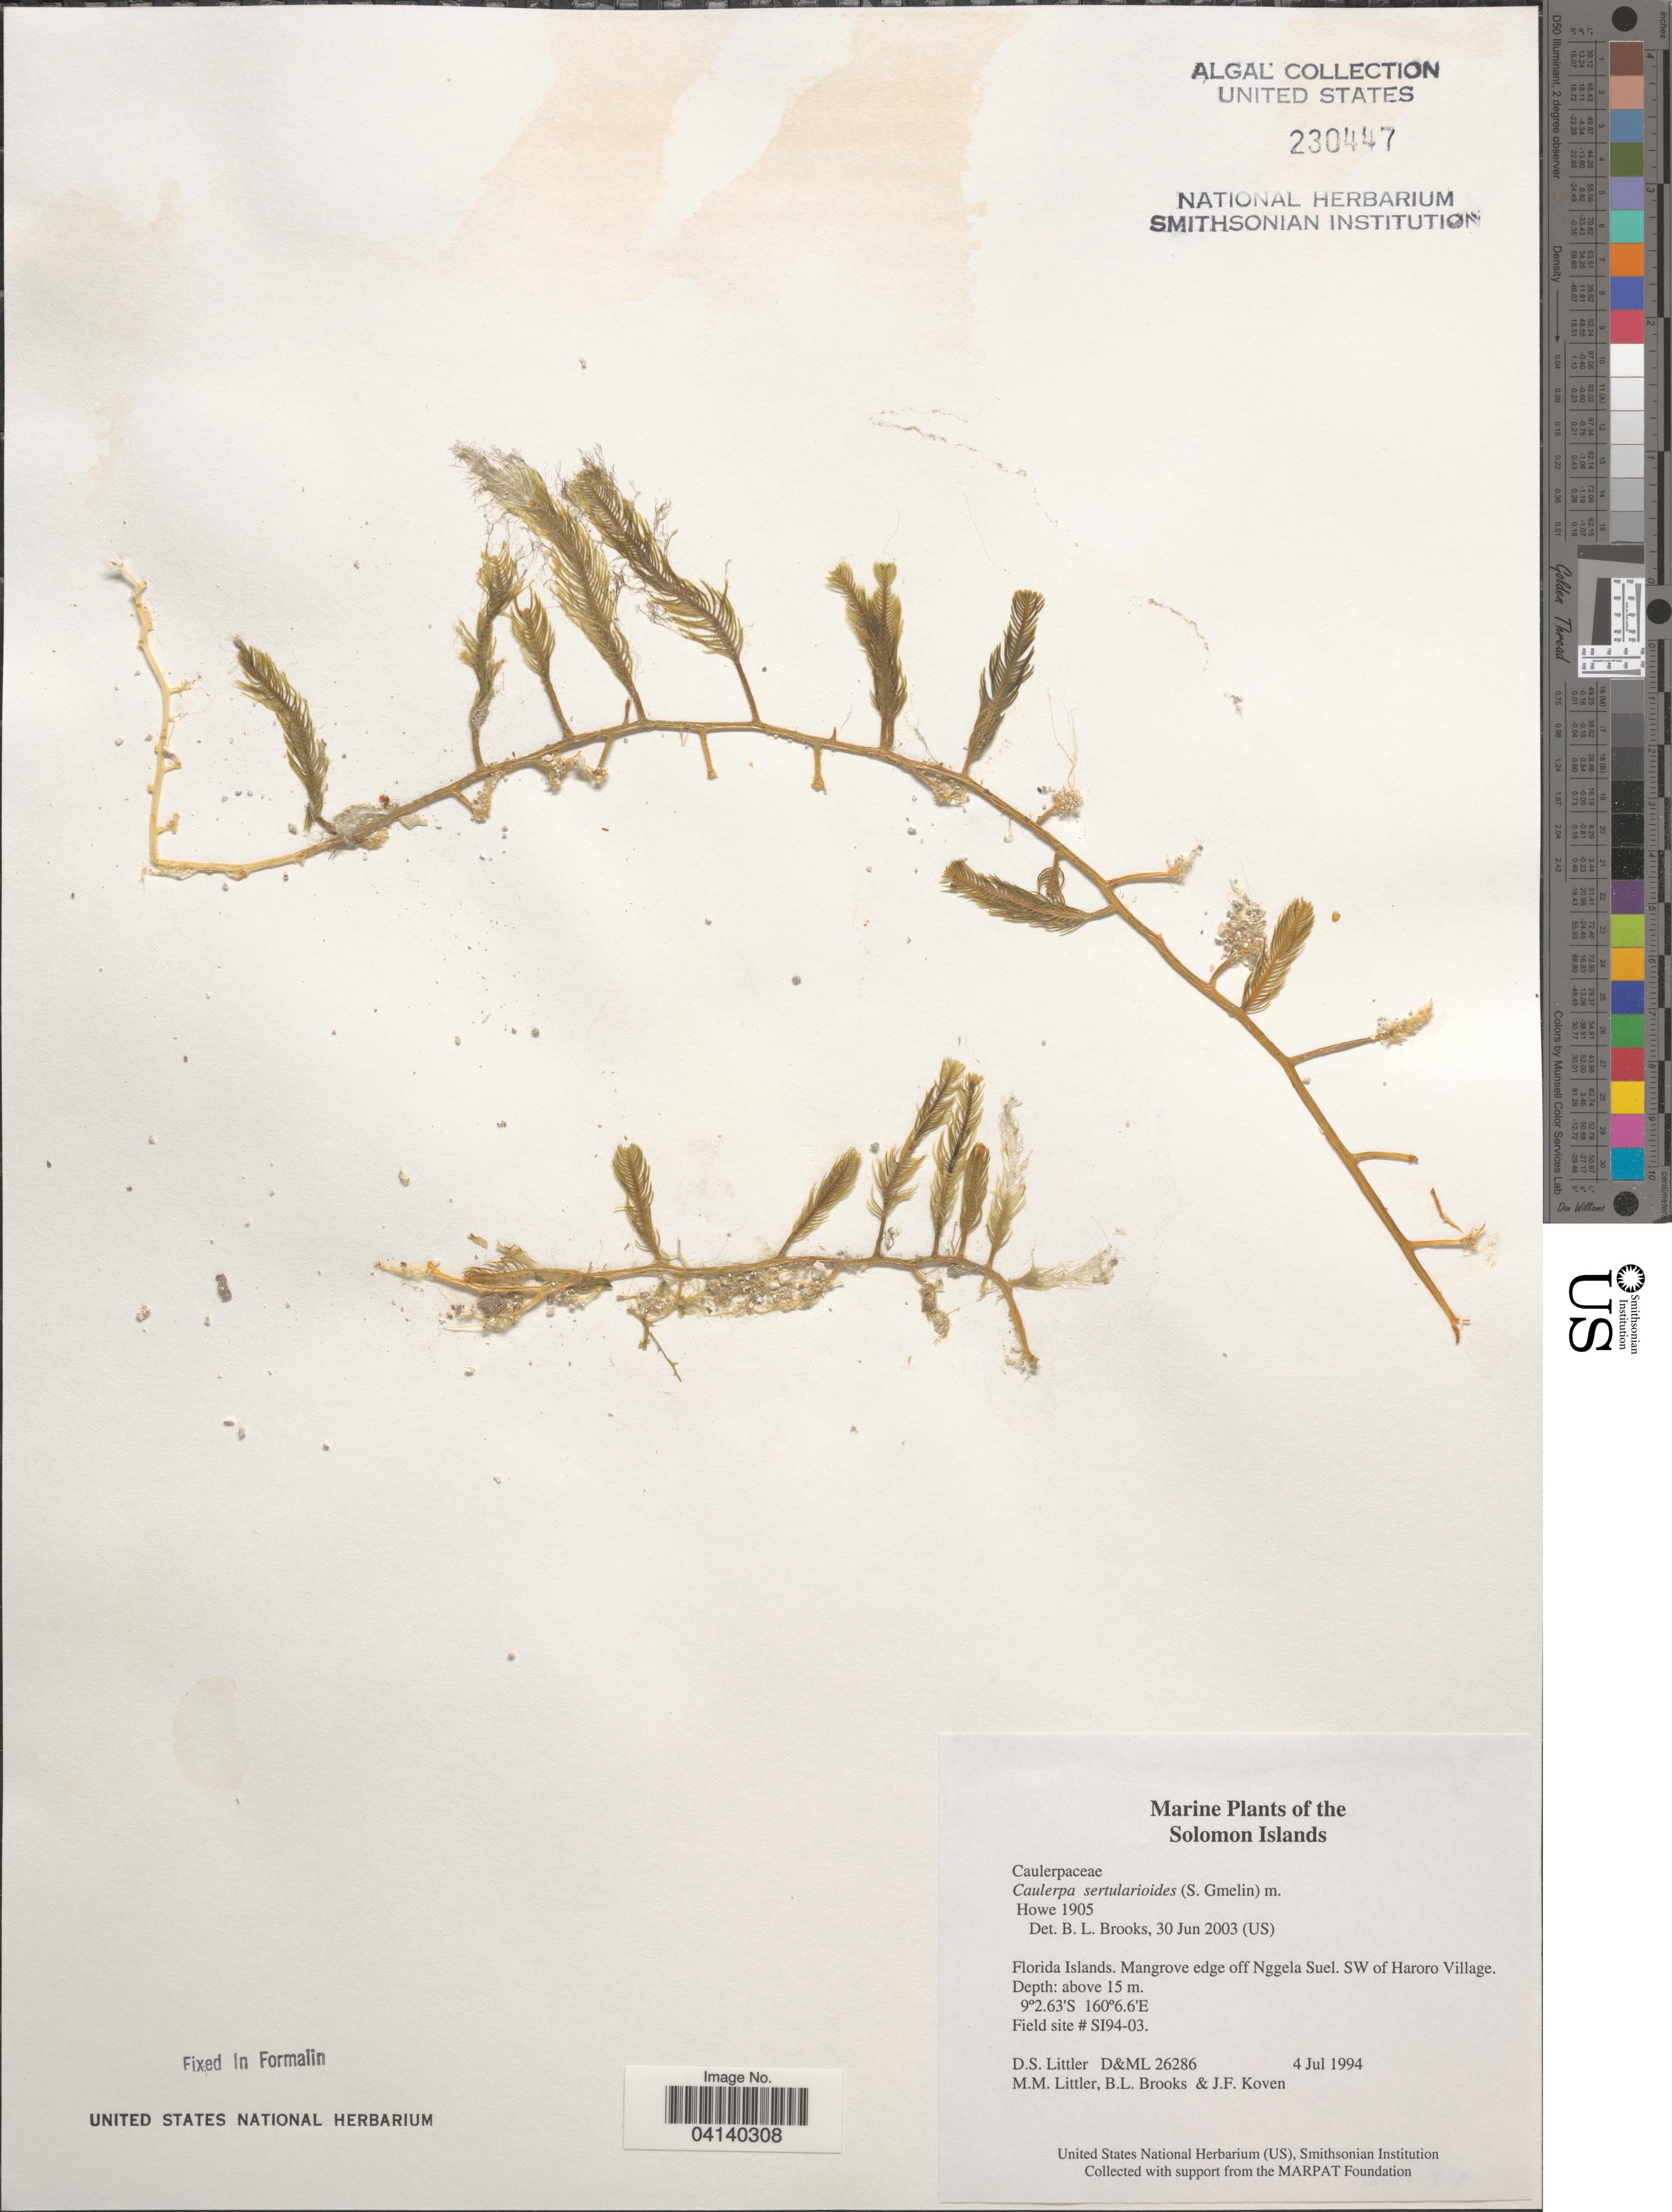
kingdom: Plantae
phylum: Chlorophyta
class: Ulvophyceae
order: Bryopsidales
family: Caulerpaceae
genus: Caulerpa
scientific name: Caulerpa sertularioides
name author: (S.G. Gmel.) M. Howe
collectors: D. S. Littler, B. Brooks & J. Koven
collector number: D&ML26286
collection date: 1994-07-04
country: Solomon Islands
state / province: Solomon Islands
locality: Florida Islands. Mangrove edge off Nggela Suel. SW of Haroro Village. Field site # SI94-03.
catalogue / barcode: US 230447